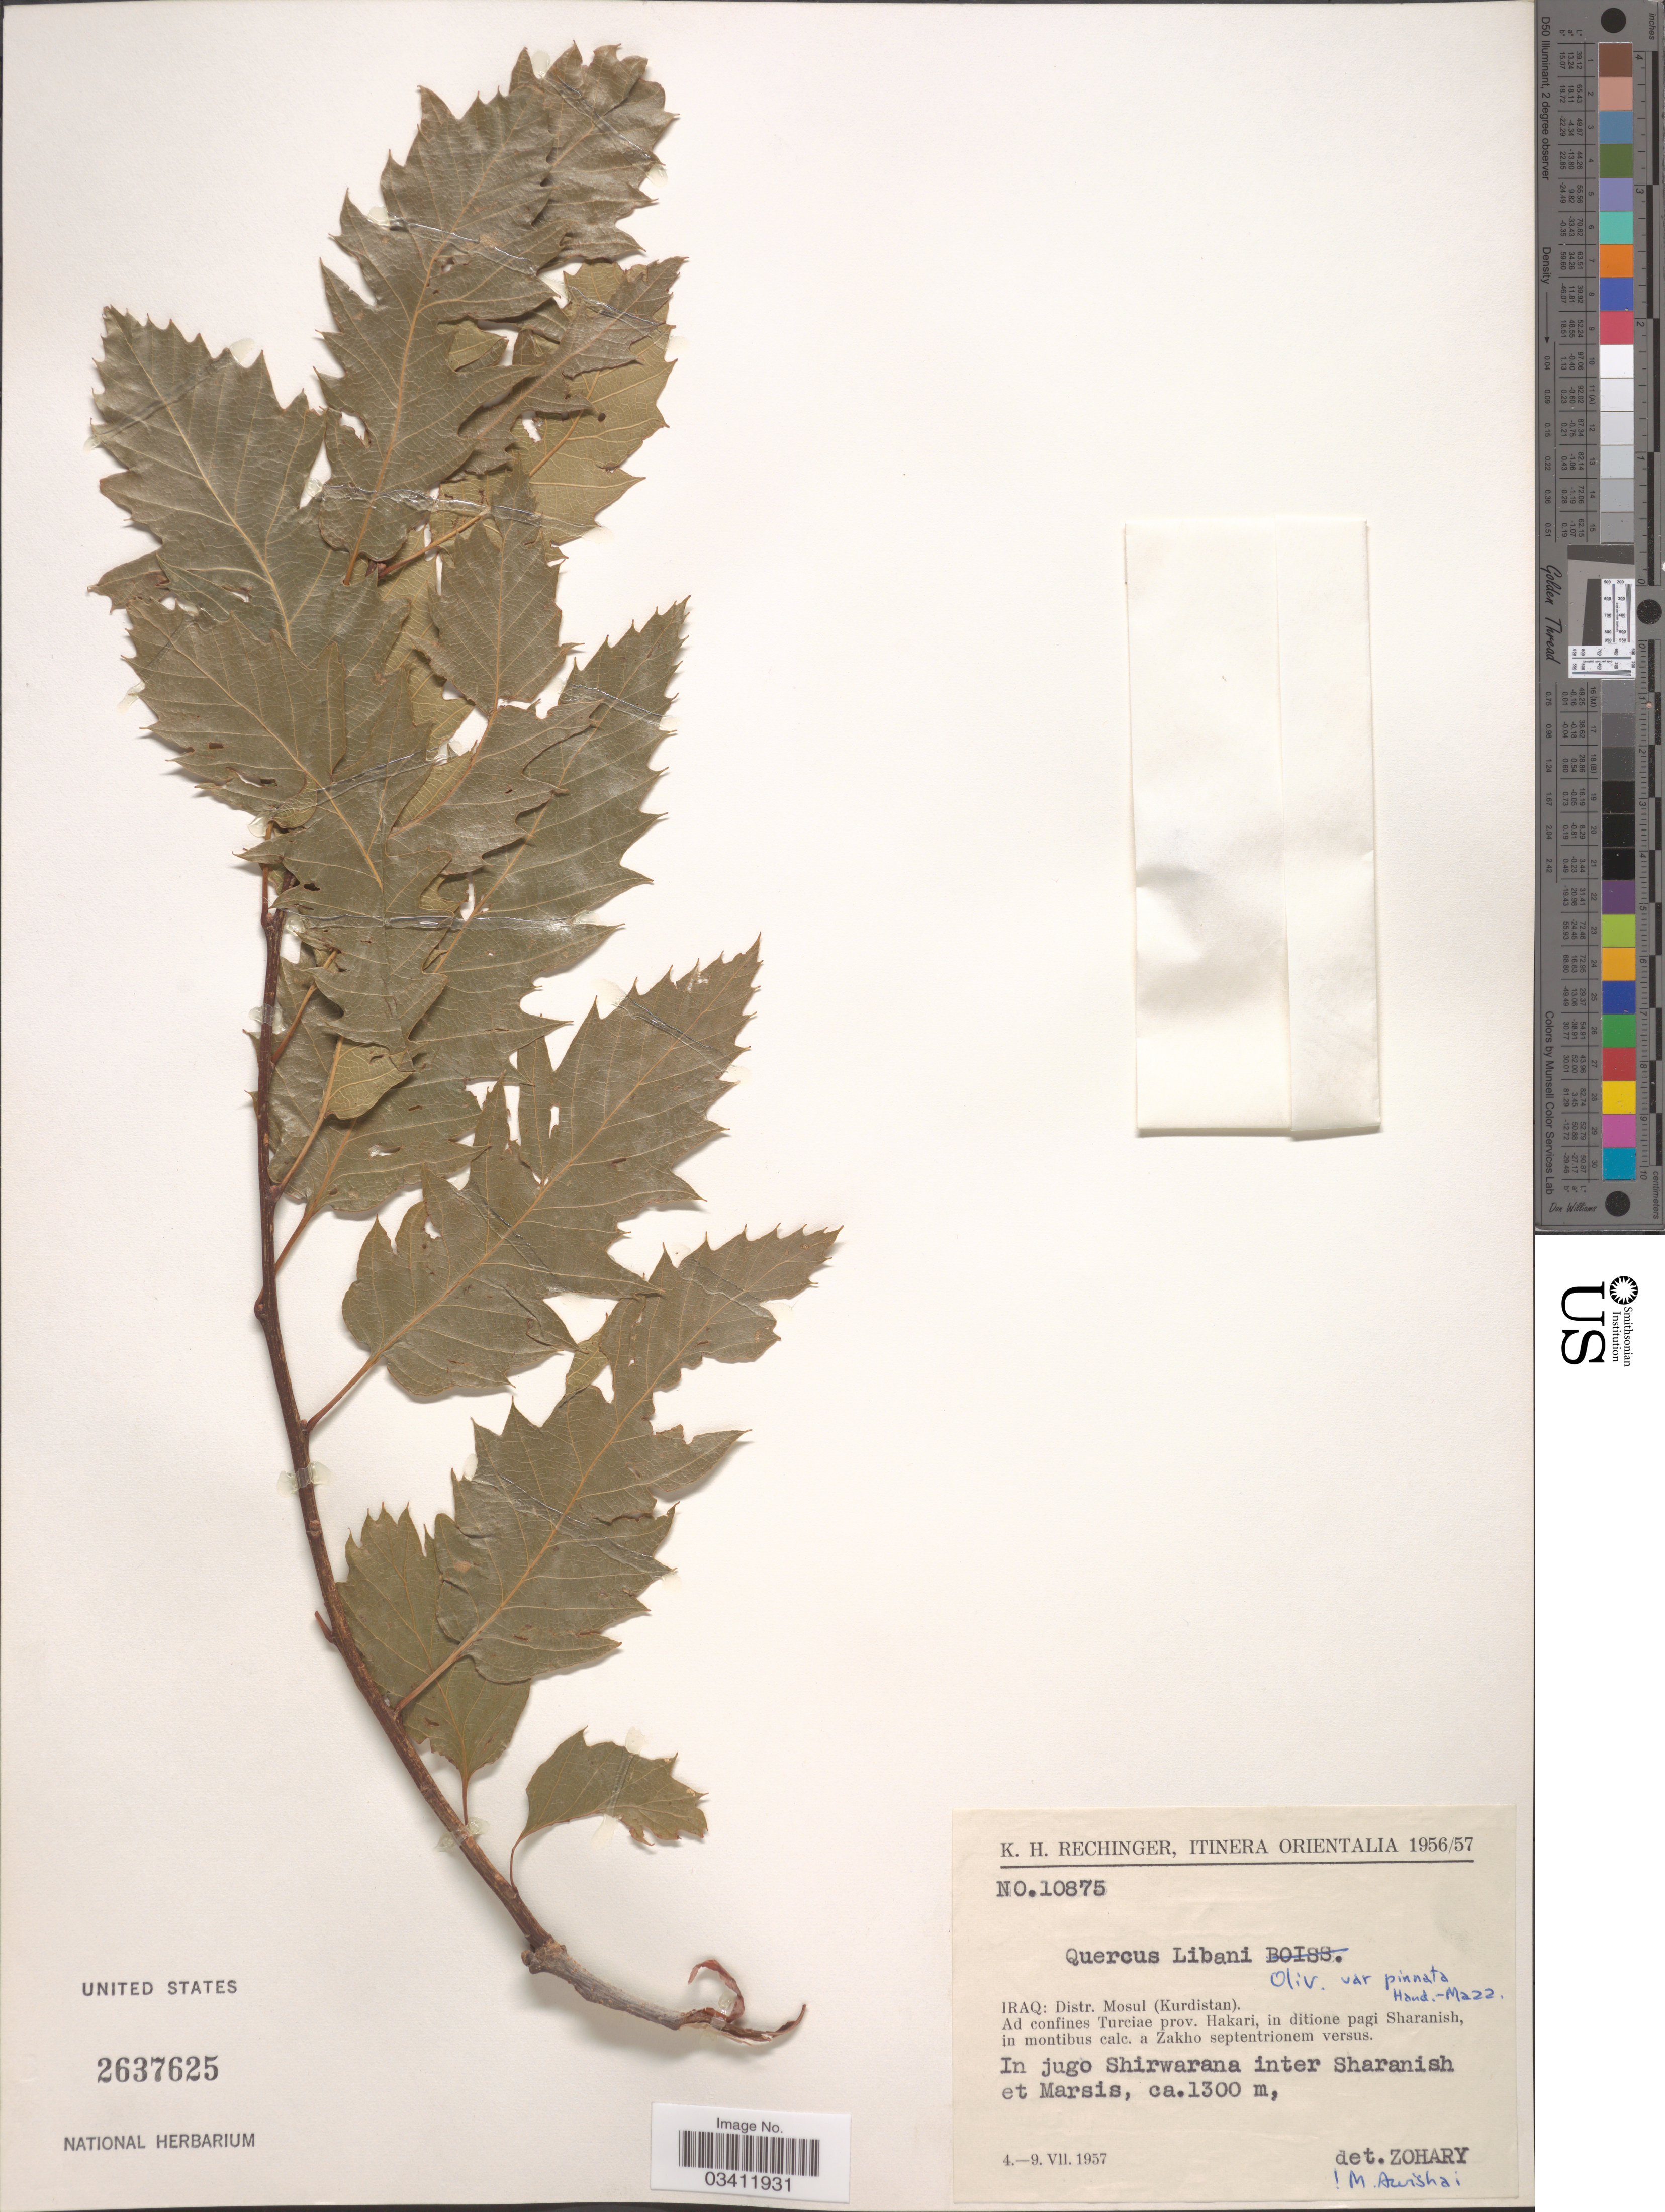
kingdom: Plantae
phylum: Tracheophyta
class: Magnoliopsida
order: Fagales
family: Fagaceae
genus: Quercus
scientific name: Quercus libani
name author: Olivier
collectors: K. H. Rechinger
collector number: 10875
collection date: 1957-07-04/1957-07-09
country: Iraq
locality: Orientalia. Distr. Mosul (Kurdistan). Ad confines Turciae prov. Hakari, in ditione pagi Sharanish, in montibus calc. a Zakho septentrionem versus. In jugo Shirwarana inter Sharanish et Marsis.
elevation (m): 1300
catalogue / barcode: US 2637625